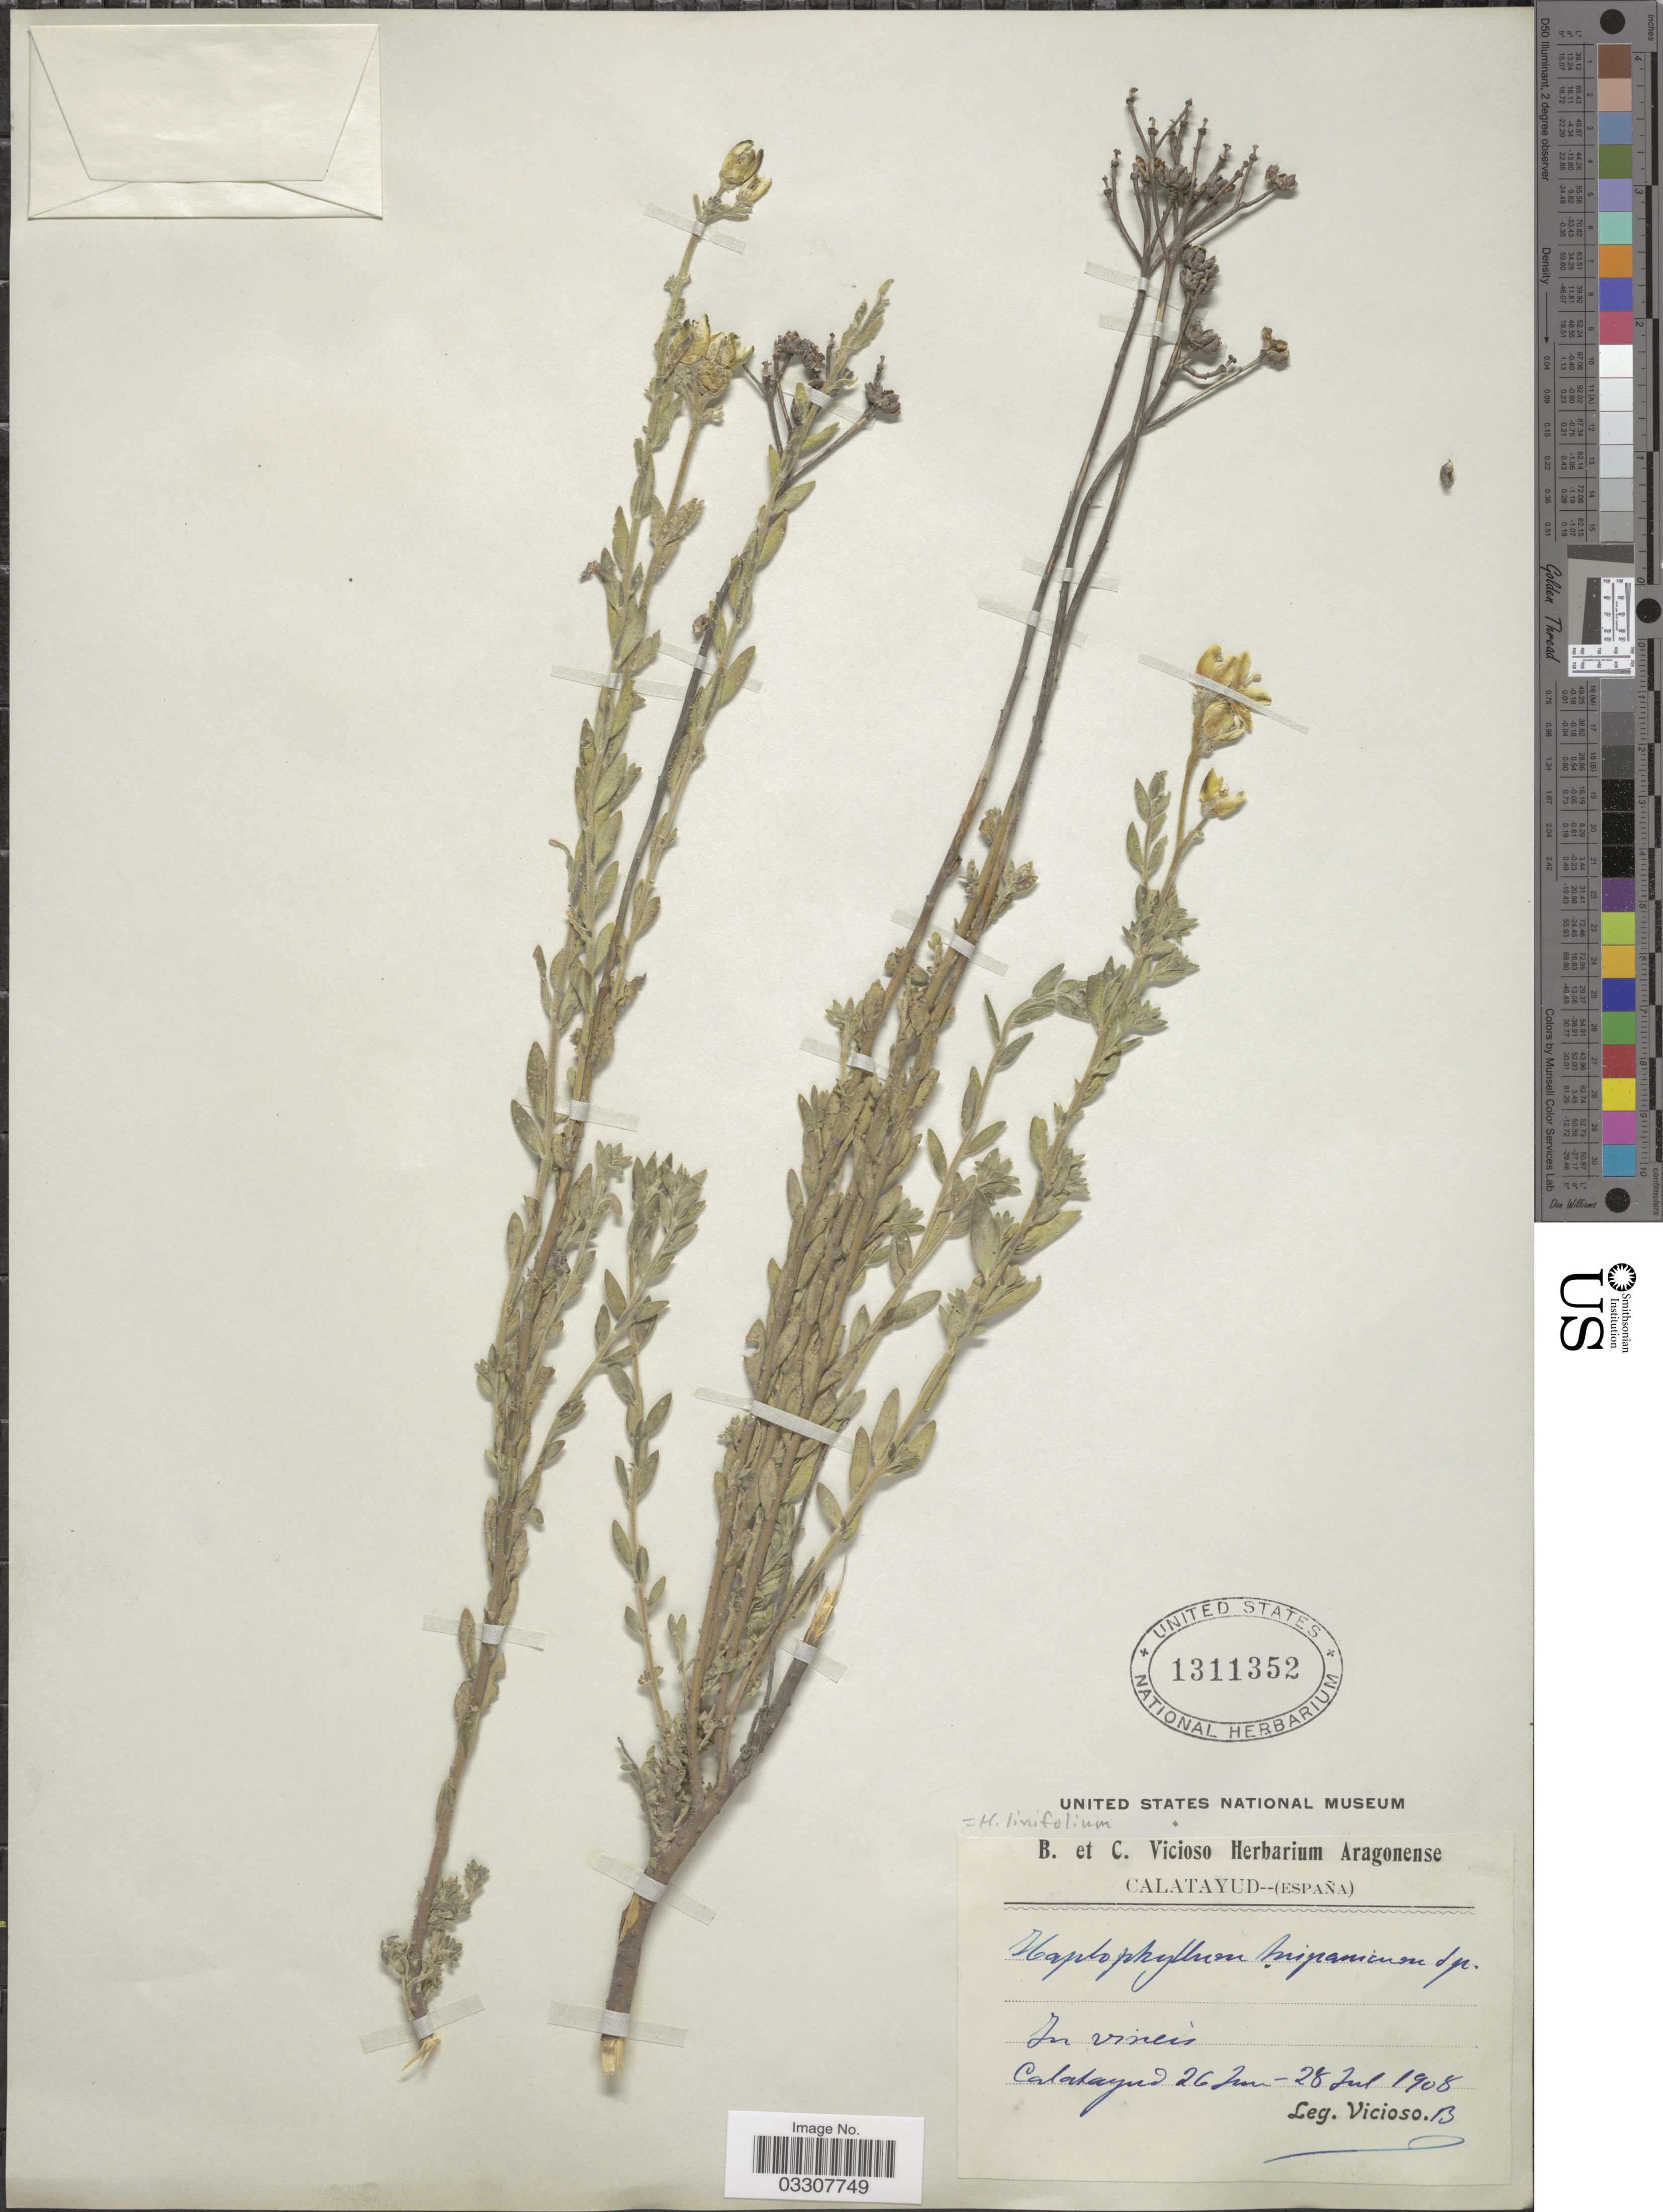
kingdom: Plantae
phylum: Tracheophyta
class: Magnoliopsida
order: Sapindales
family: Rutaceae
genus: Haplophyllum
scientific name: Haplophyllum linifolium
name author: (L.) G. Don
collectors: Vicioso, B.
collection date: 1908-06-26/1908-07-28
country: Spain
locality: Calatayud.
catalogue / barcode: US 1311352